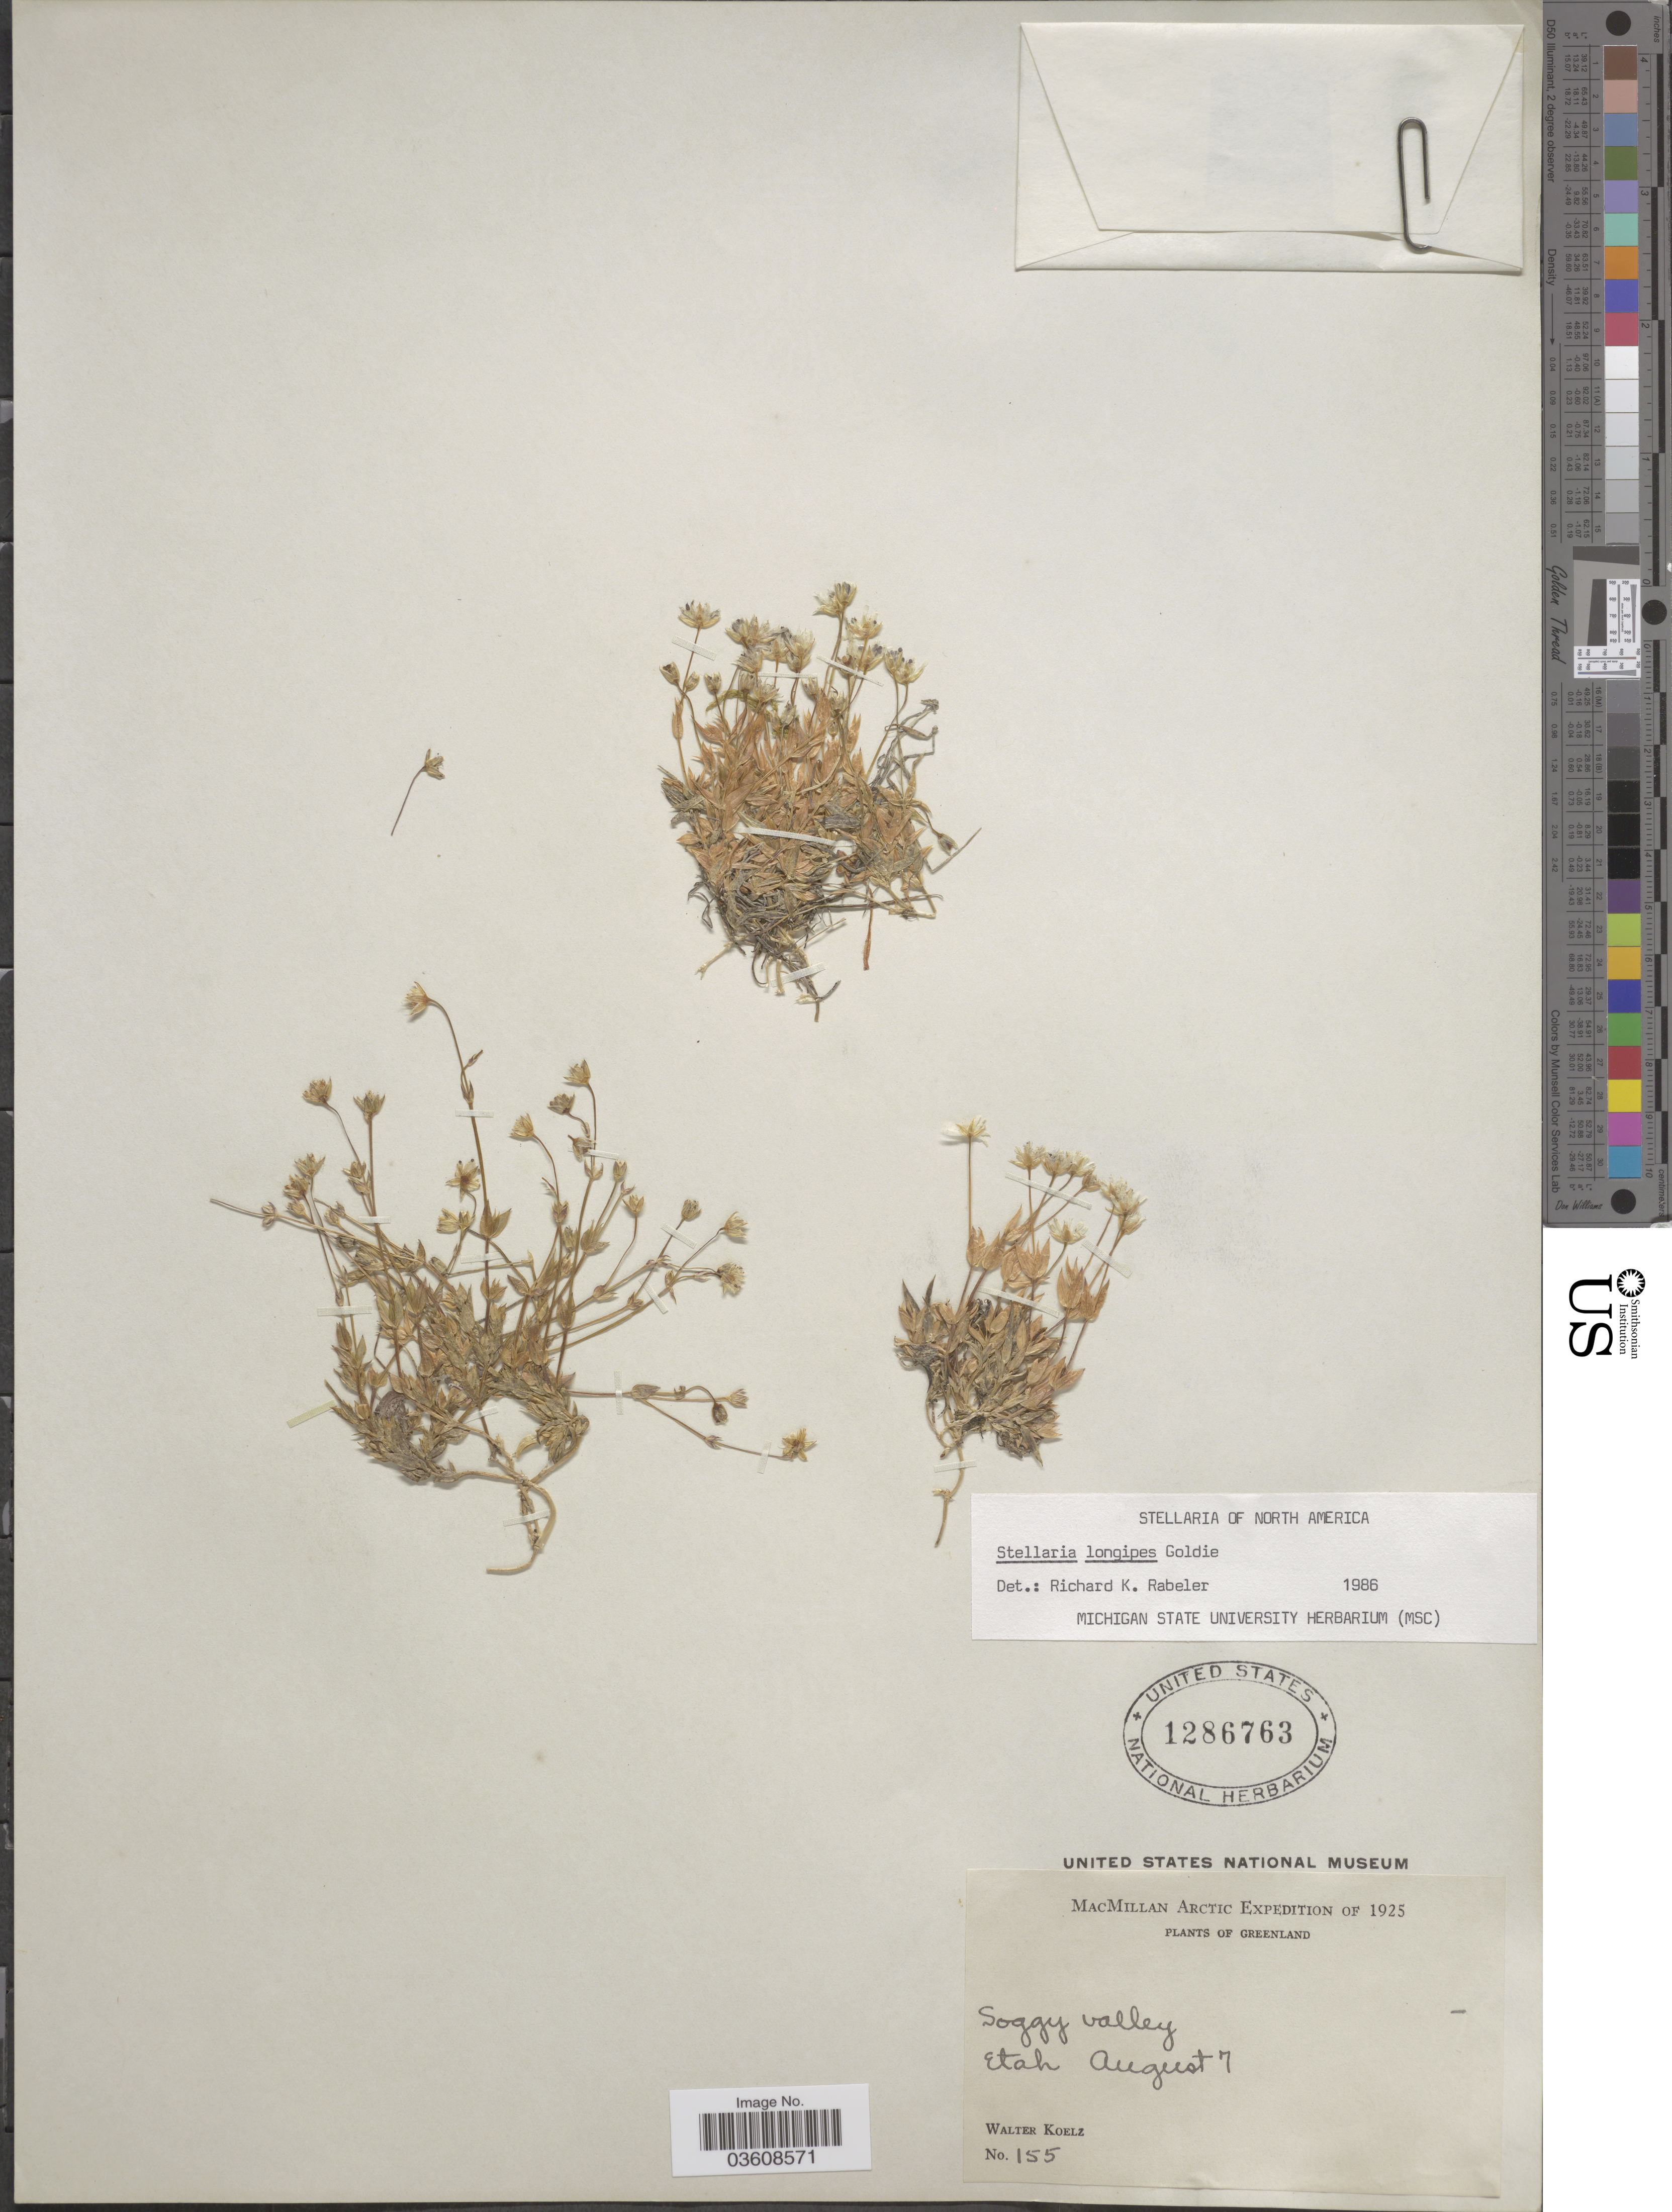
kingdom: Plantae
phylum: Tracheophyta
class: Magnoliopsida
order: Caryophyllales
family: Caryophyllaceae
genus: Stellaria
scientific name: Stellaria longipes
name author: Goldie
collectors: W. N. Koelz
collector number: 155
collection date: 1925-08-07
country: Greenland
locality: Soggy Valley. Etah.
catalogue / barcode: US 1286763